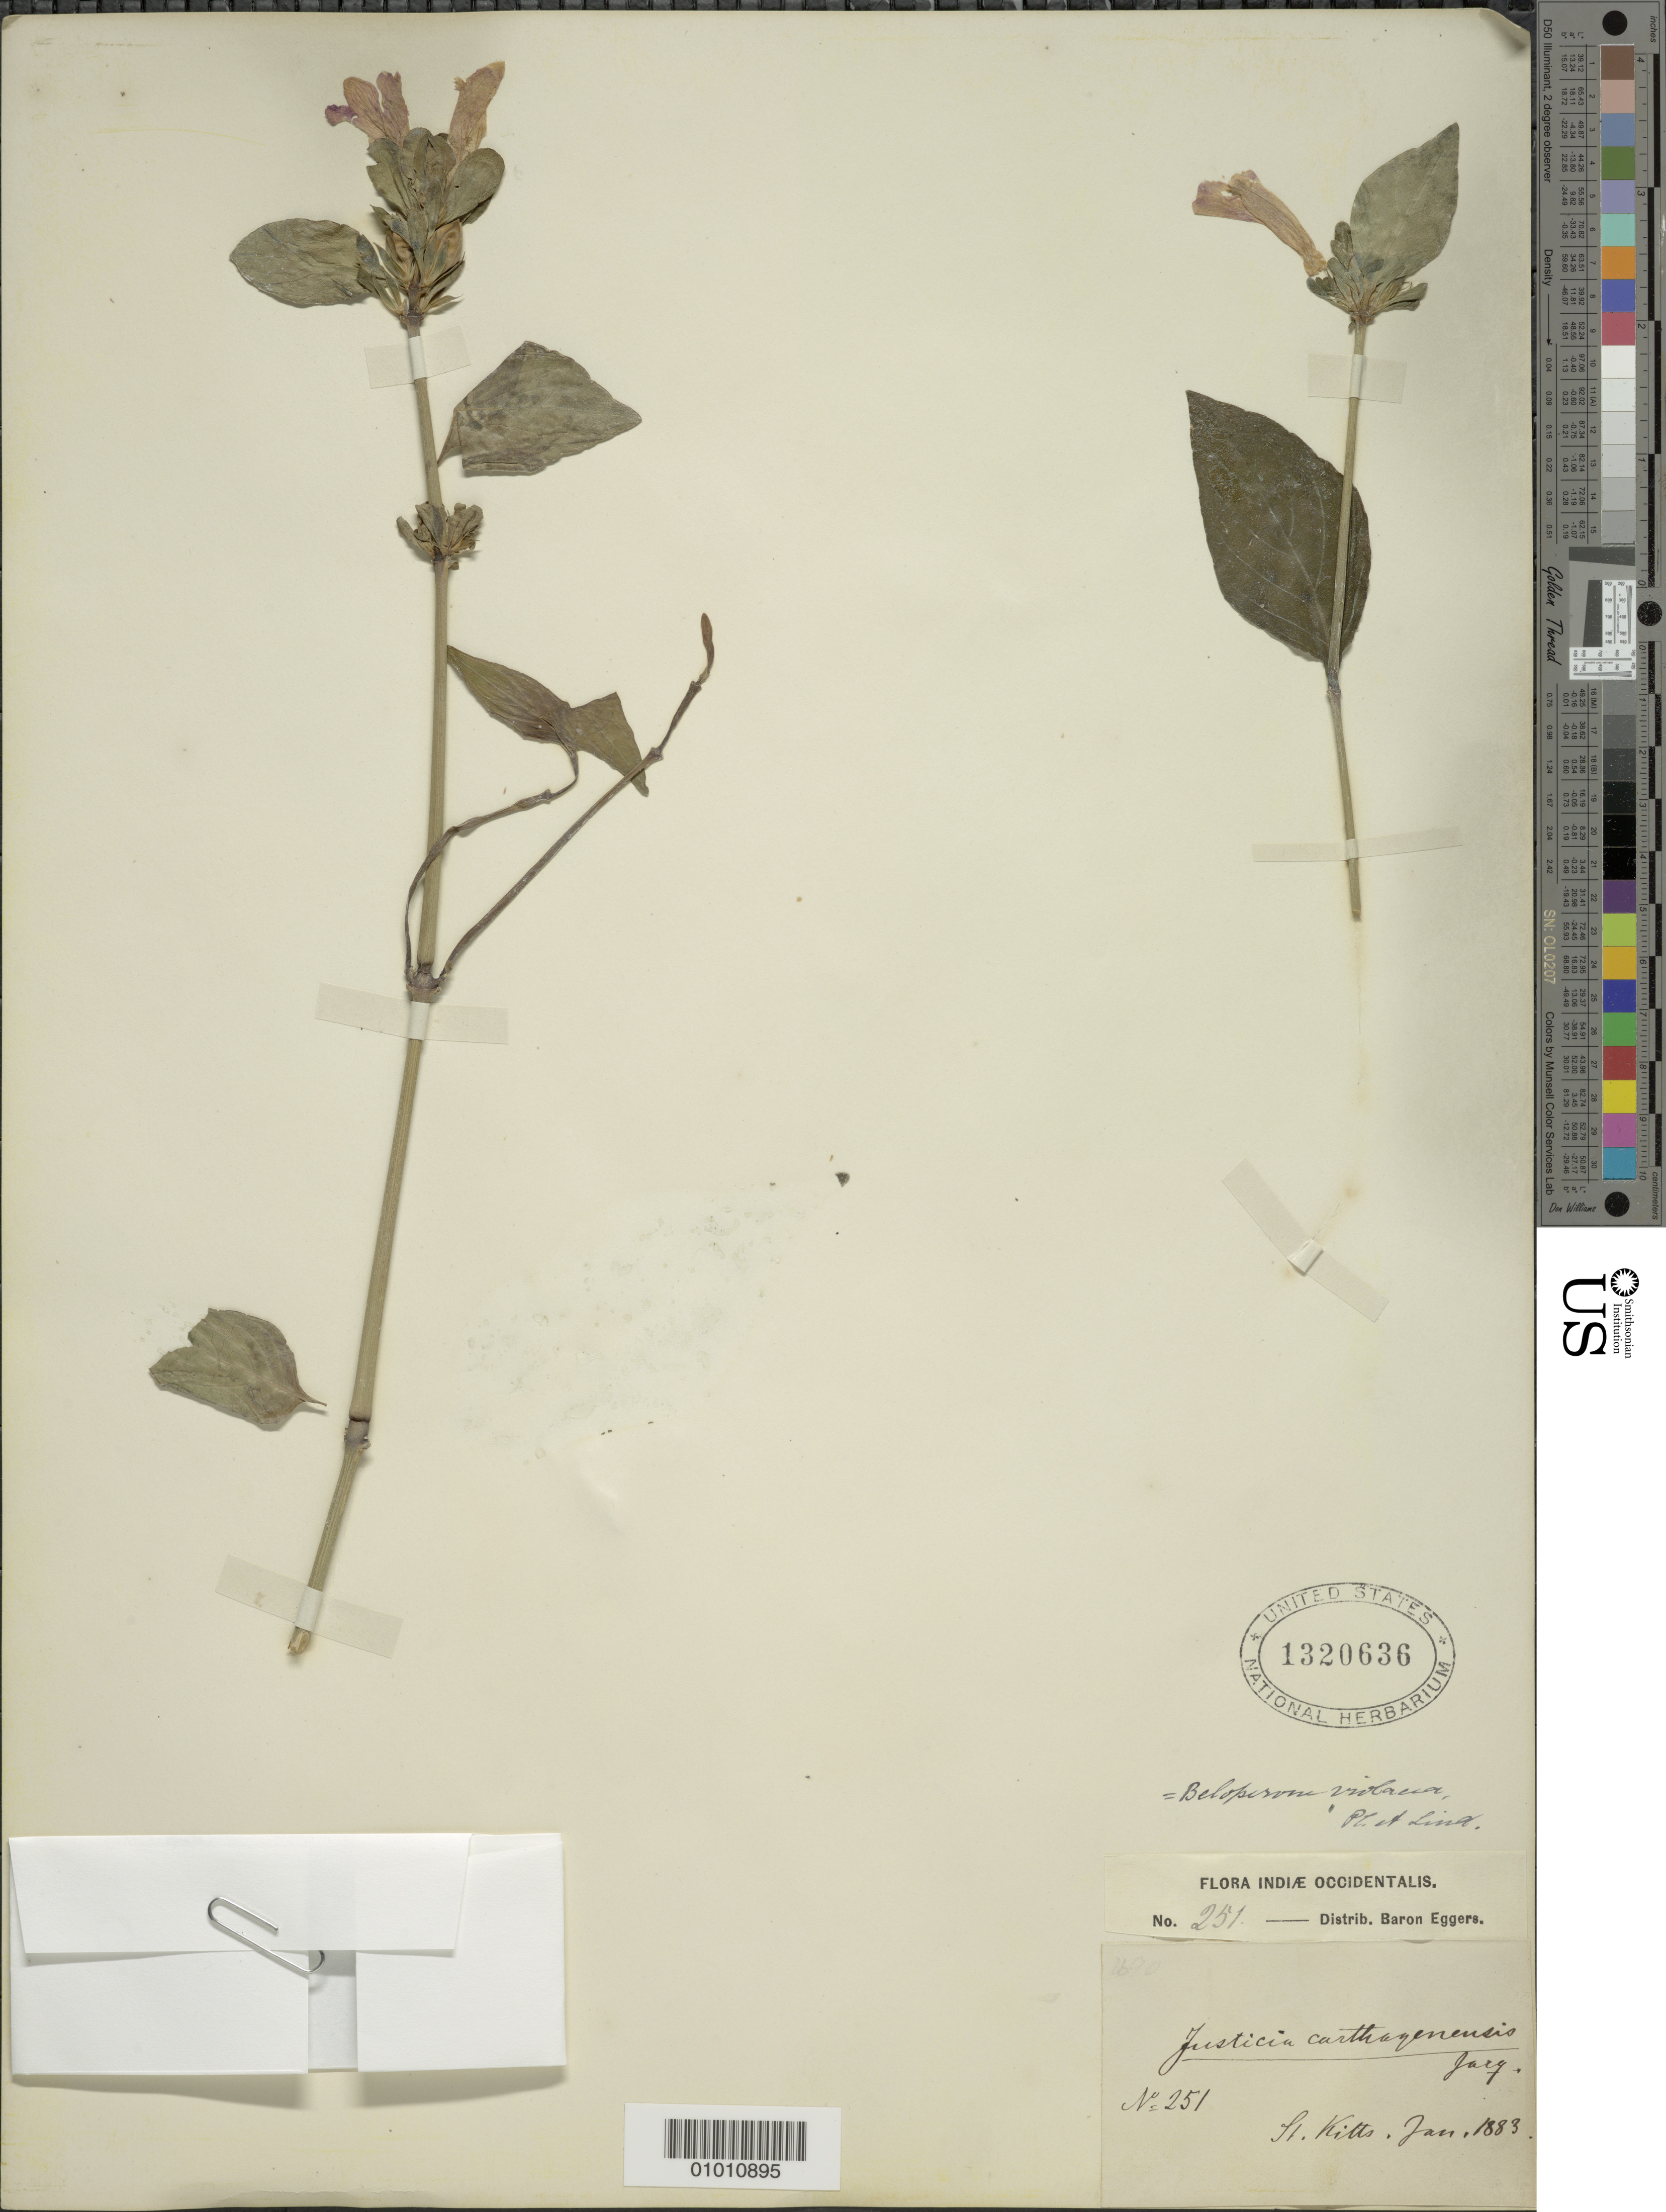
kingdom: Plantae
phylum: Tracheophyta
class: Magnoliopsida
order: Lamiales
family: Acanthaceae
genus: Justicia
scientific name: Justicia carthaginensis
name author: Jacq.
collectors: H. F. A. von Eggers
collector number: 251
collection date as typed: Jan 1883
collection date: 1883-01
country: St. Christopher-Nevis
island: St. Christopher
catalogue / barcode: US 1320636